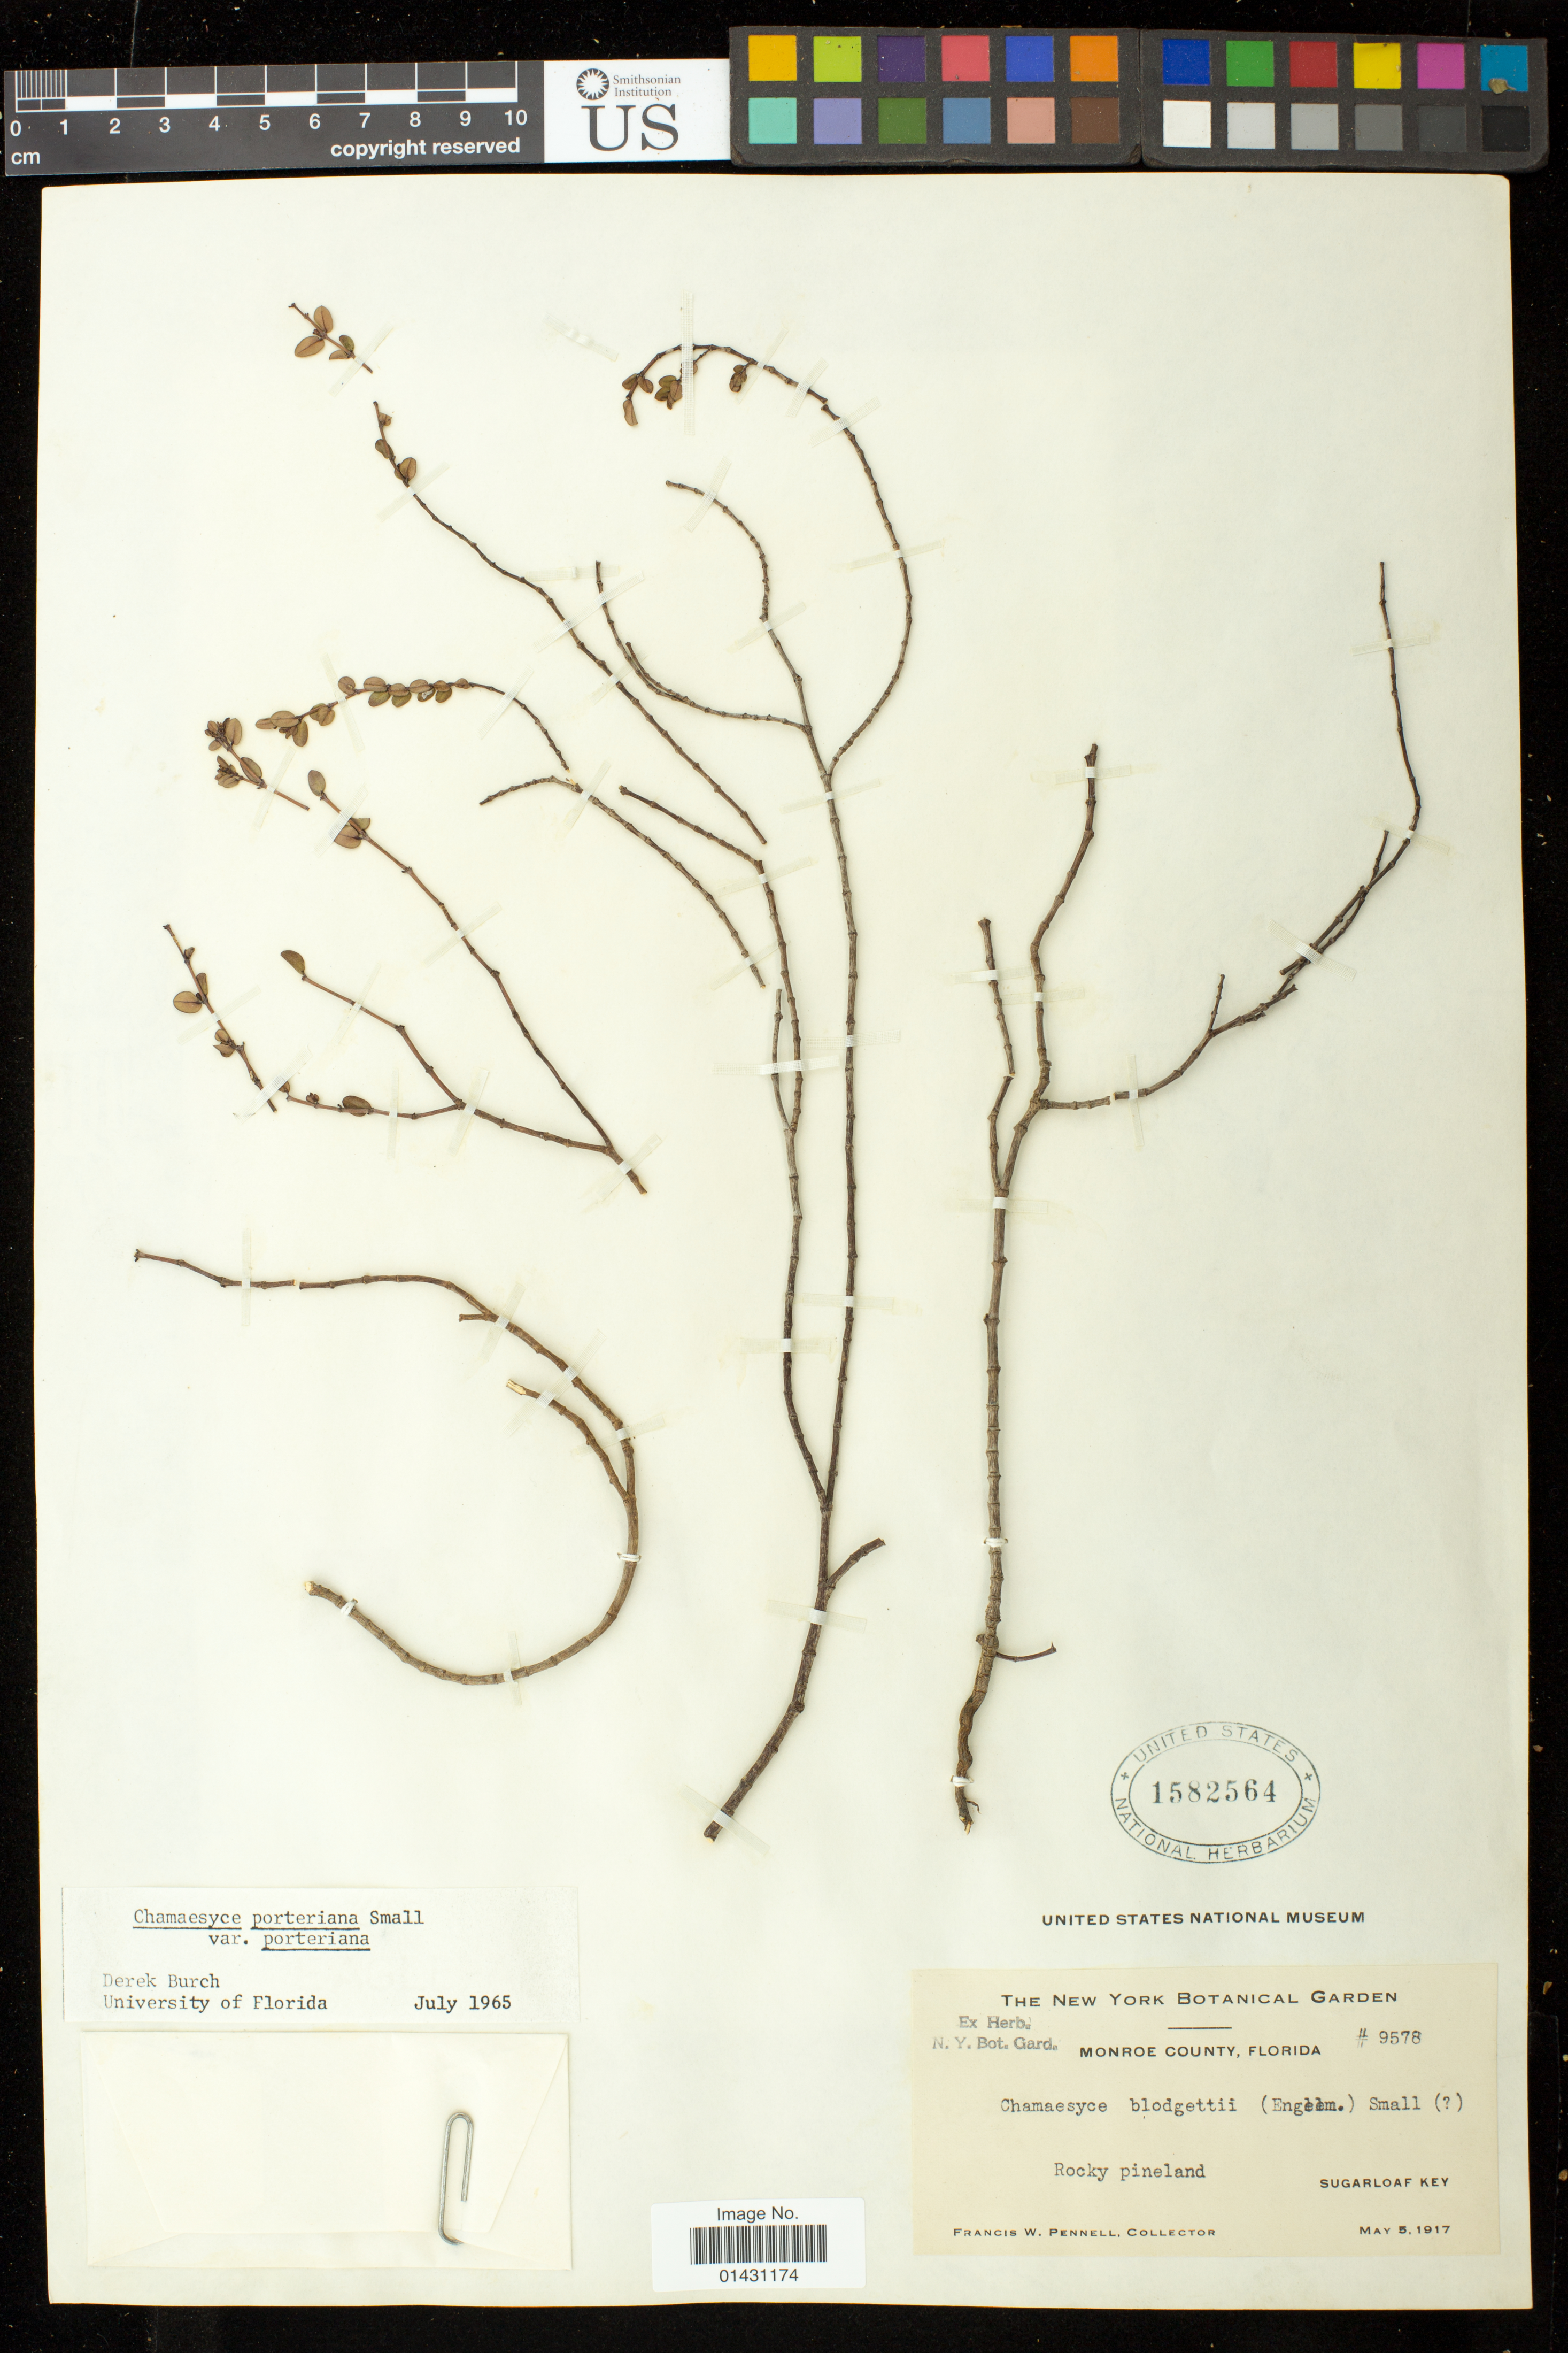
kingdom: Plantae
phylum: Tracheophyta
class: Magnoliopsida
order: Malpighiales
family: Euphorbiaceae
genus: Euphorbia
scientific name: Euphorbia porteriana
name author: (Small) Oudejans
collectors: F. W. Pennell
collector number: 9578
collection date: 1917-05-05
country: United States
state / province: Florida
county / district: Monroe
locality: Sugarloaf Key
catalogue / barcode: US 1582564